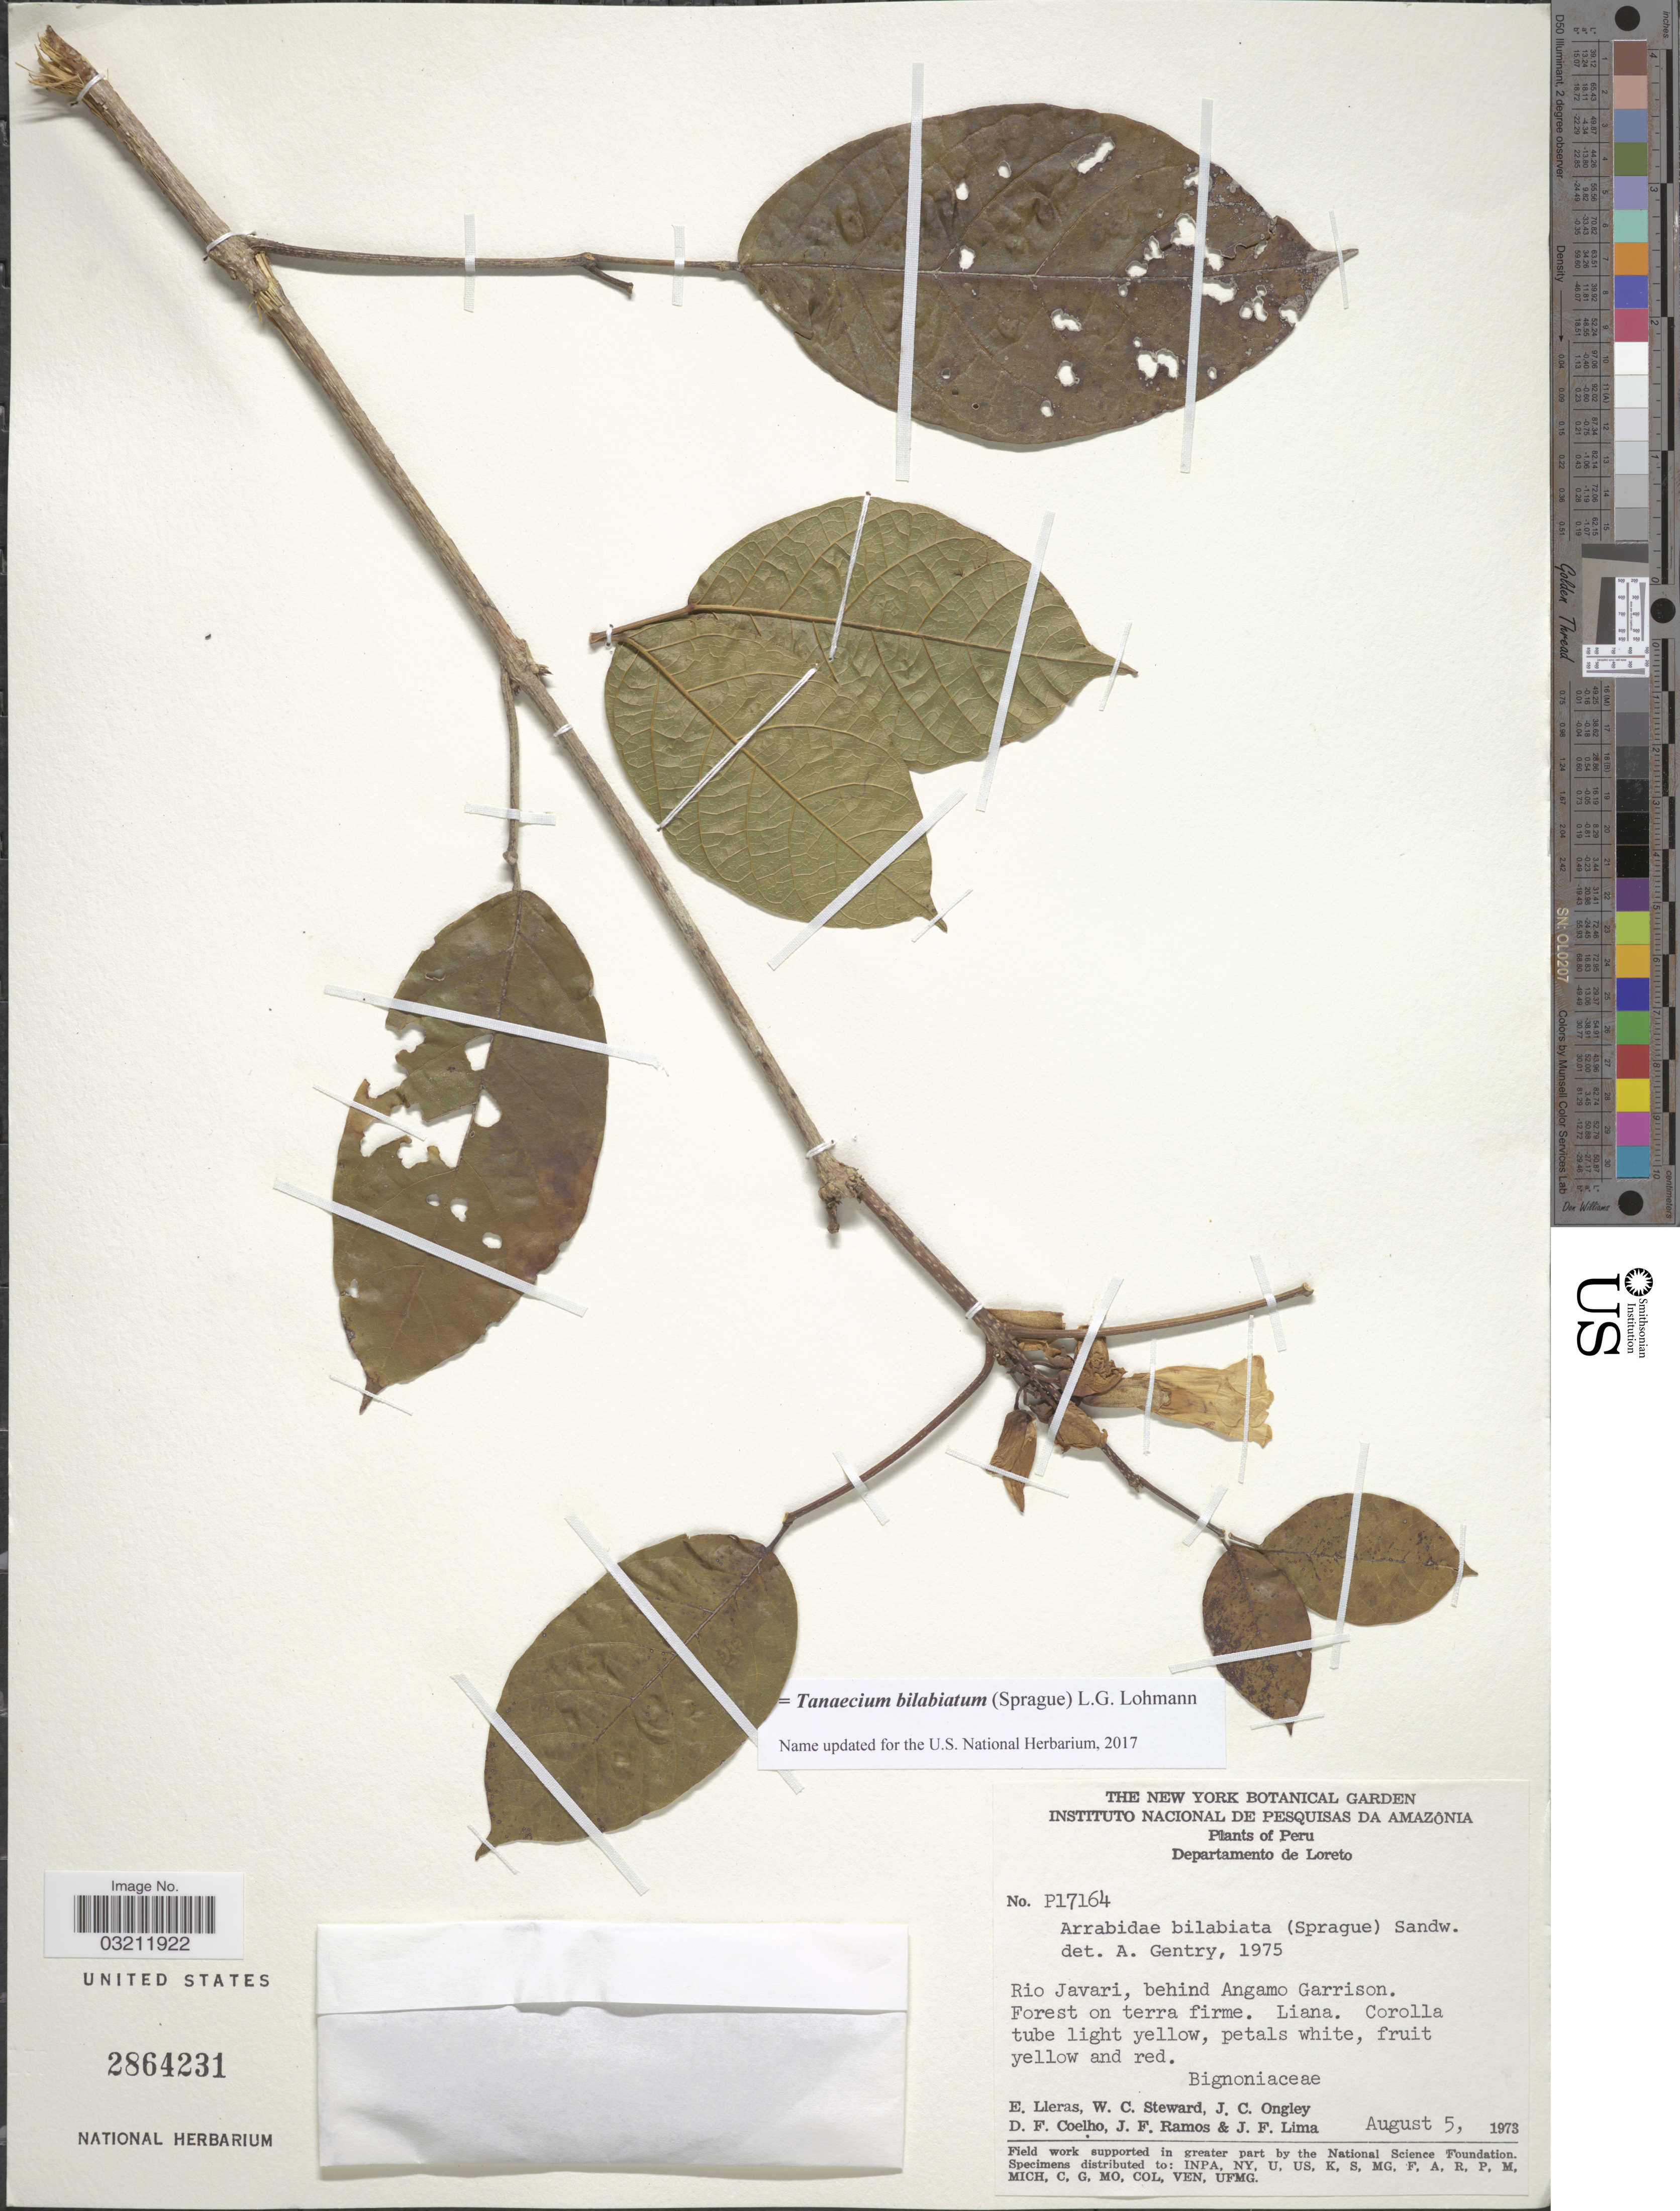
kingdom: Plantae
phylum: Tracheophyta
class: Magnoliopsida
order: Lamiales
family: Bignoniaceae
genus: Tanaecium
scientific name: Tanaecium bilabiatum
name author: (Sprague) L.G. Lohmann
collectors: E. Lleras, W. C. Steward, J. C. Ongley, D. F. Coêlho & et al.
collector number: P17164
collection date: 1973-08-05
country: Peru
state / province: Loreto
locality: Departamento de Loreto. Rio Javari, behind Angamo Garrison.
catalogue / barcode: US 2864231